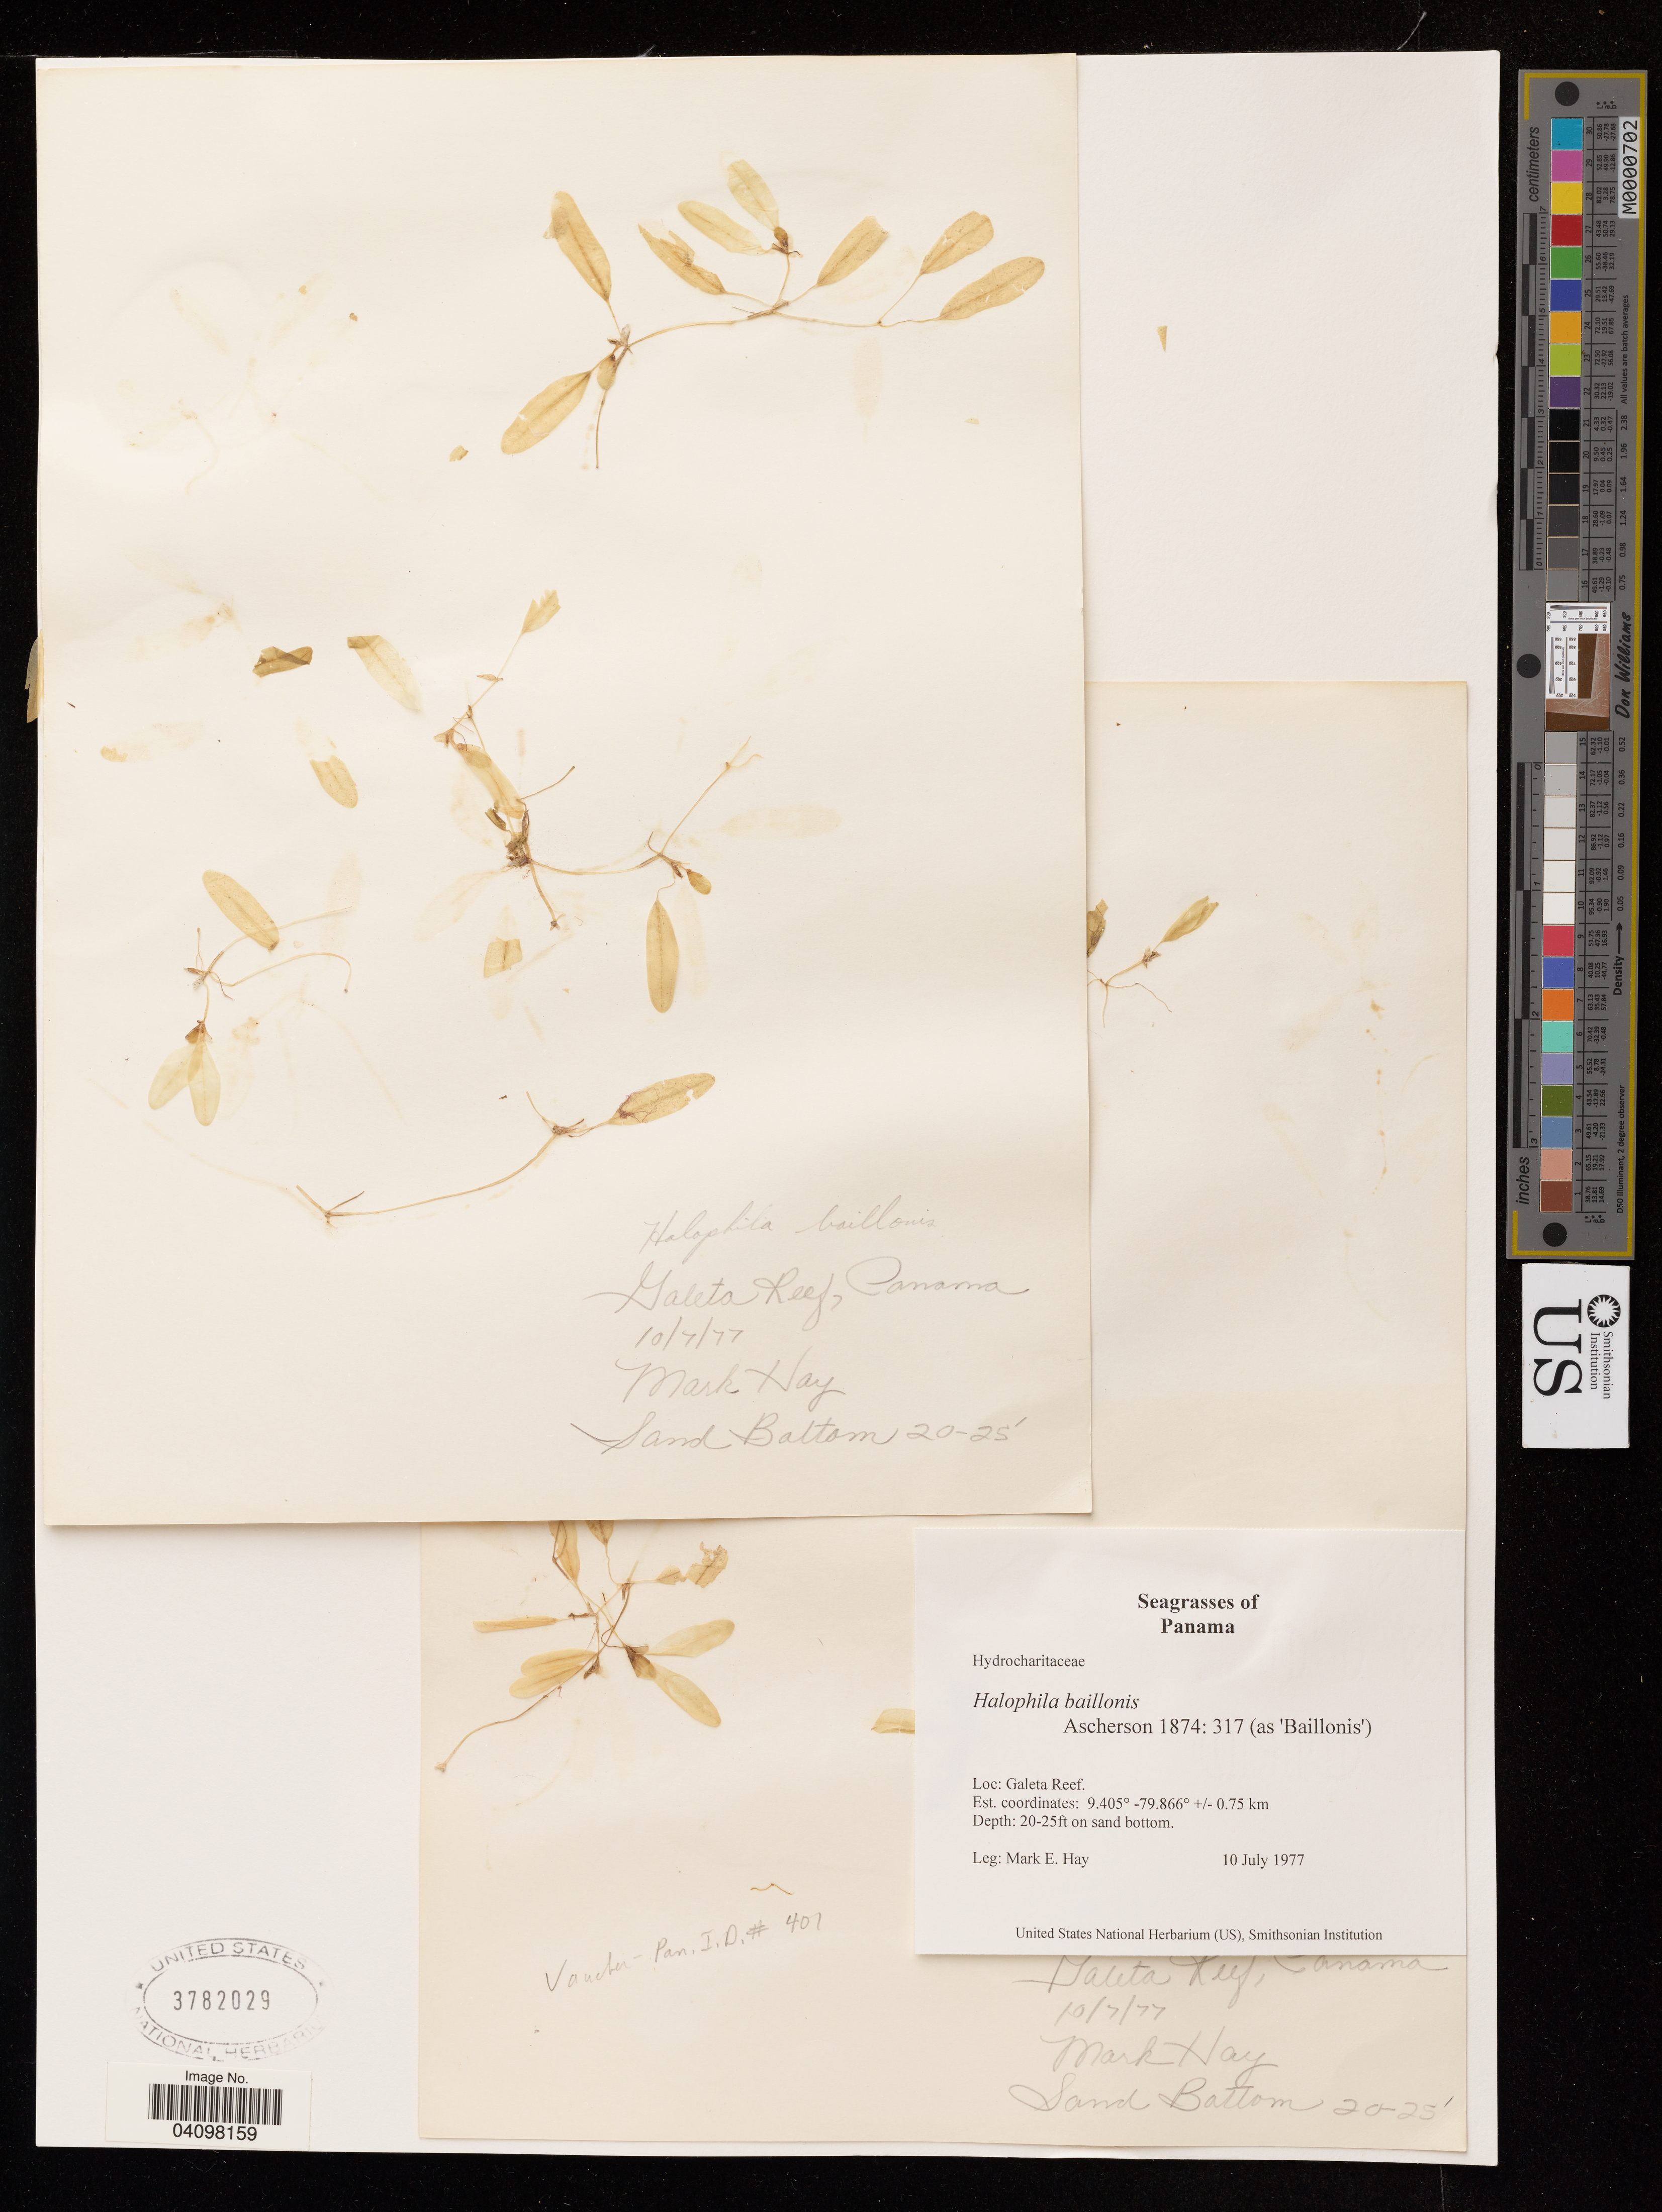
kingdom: Plantae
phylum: Tracheophyta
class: Liliopsida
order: Alismatales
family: Hydrocharitaceae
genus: Halophila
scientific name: Halophila baillonis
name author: Asch. ex Dickie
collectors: M. E. Hay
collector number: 401?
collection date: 1977-07-10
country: Panama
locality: Galeta Reef. +/- 0.75 km.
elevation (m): -6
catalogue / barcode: US 3782029